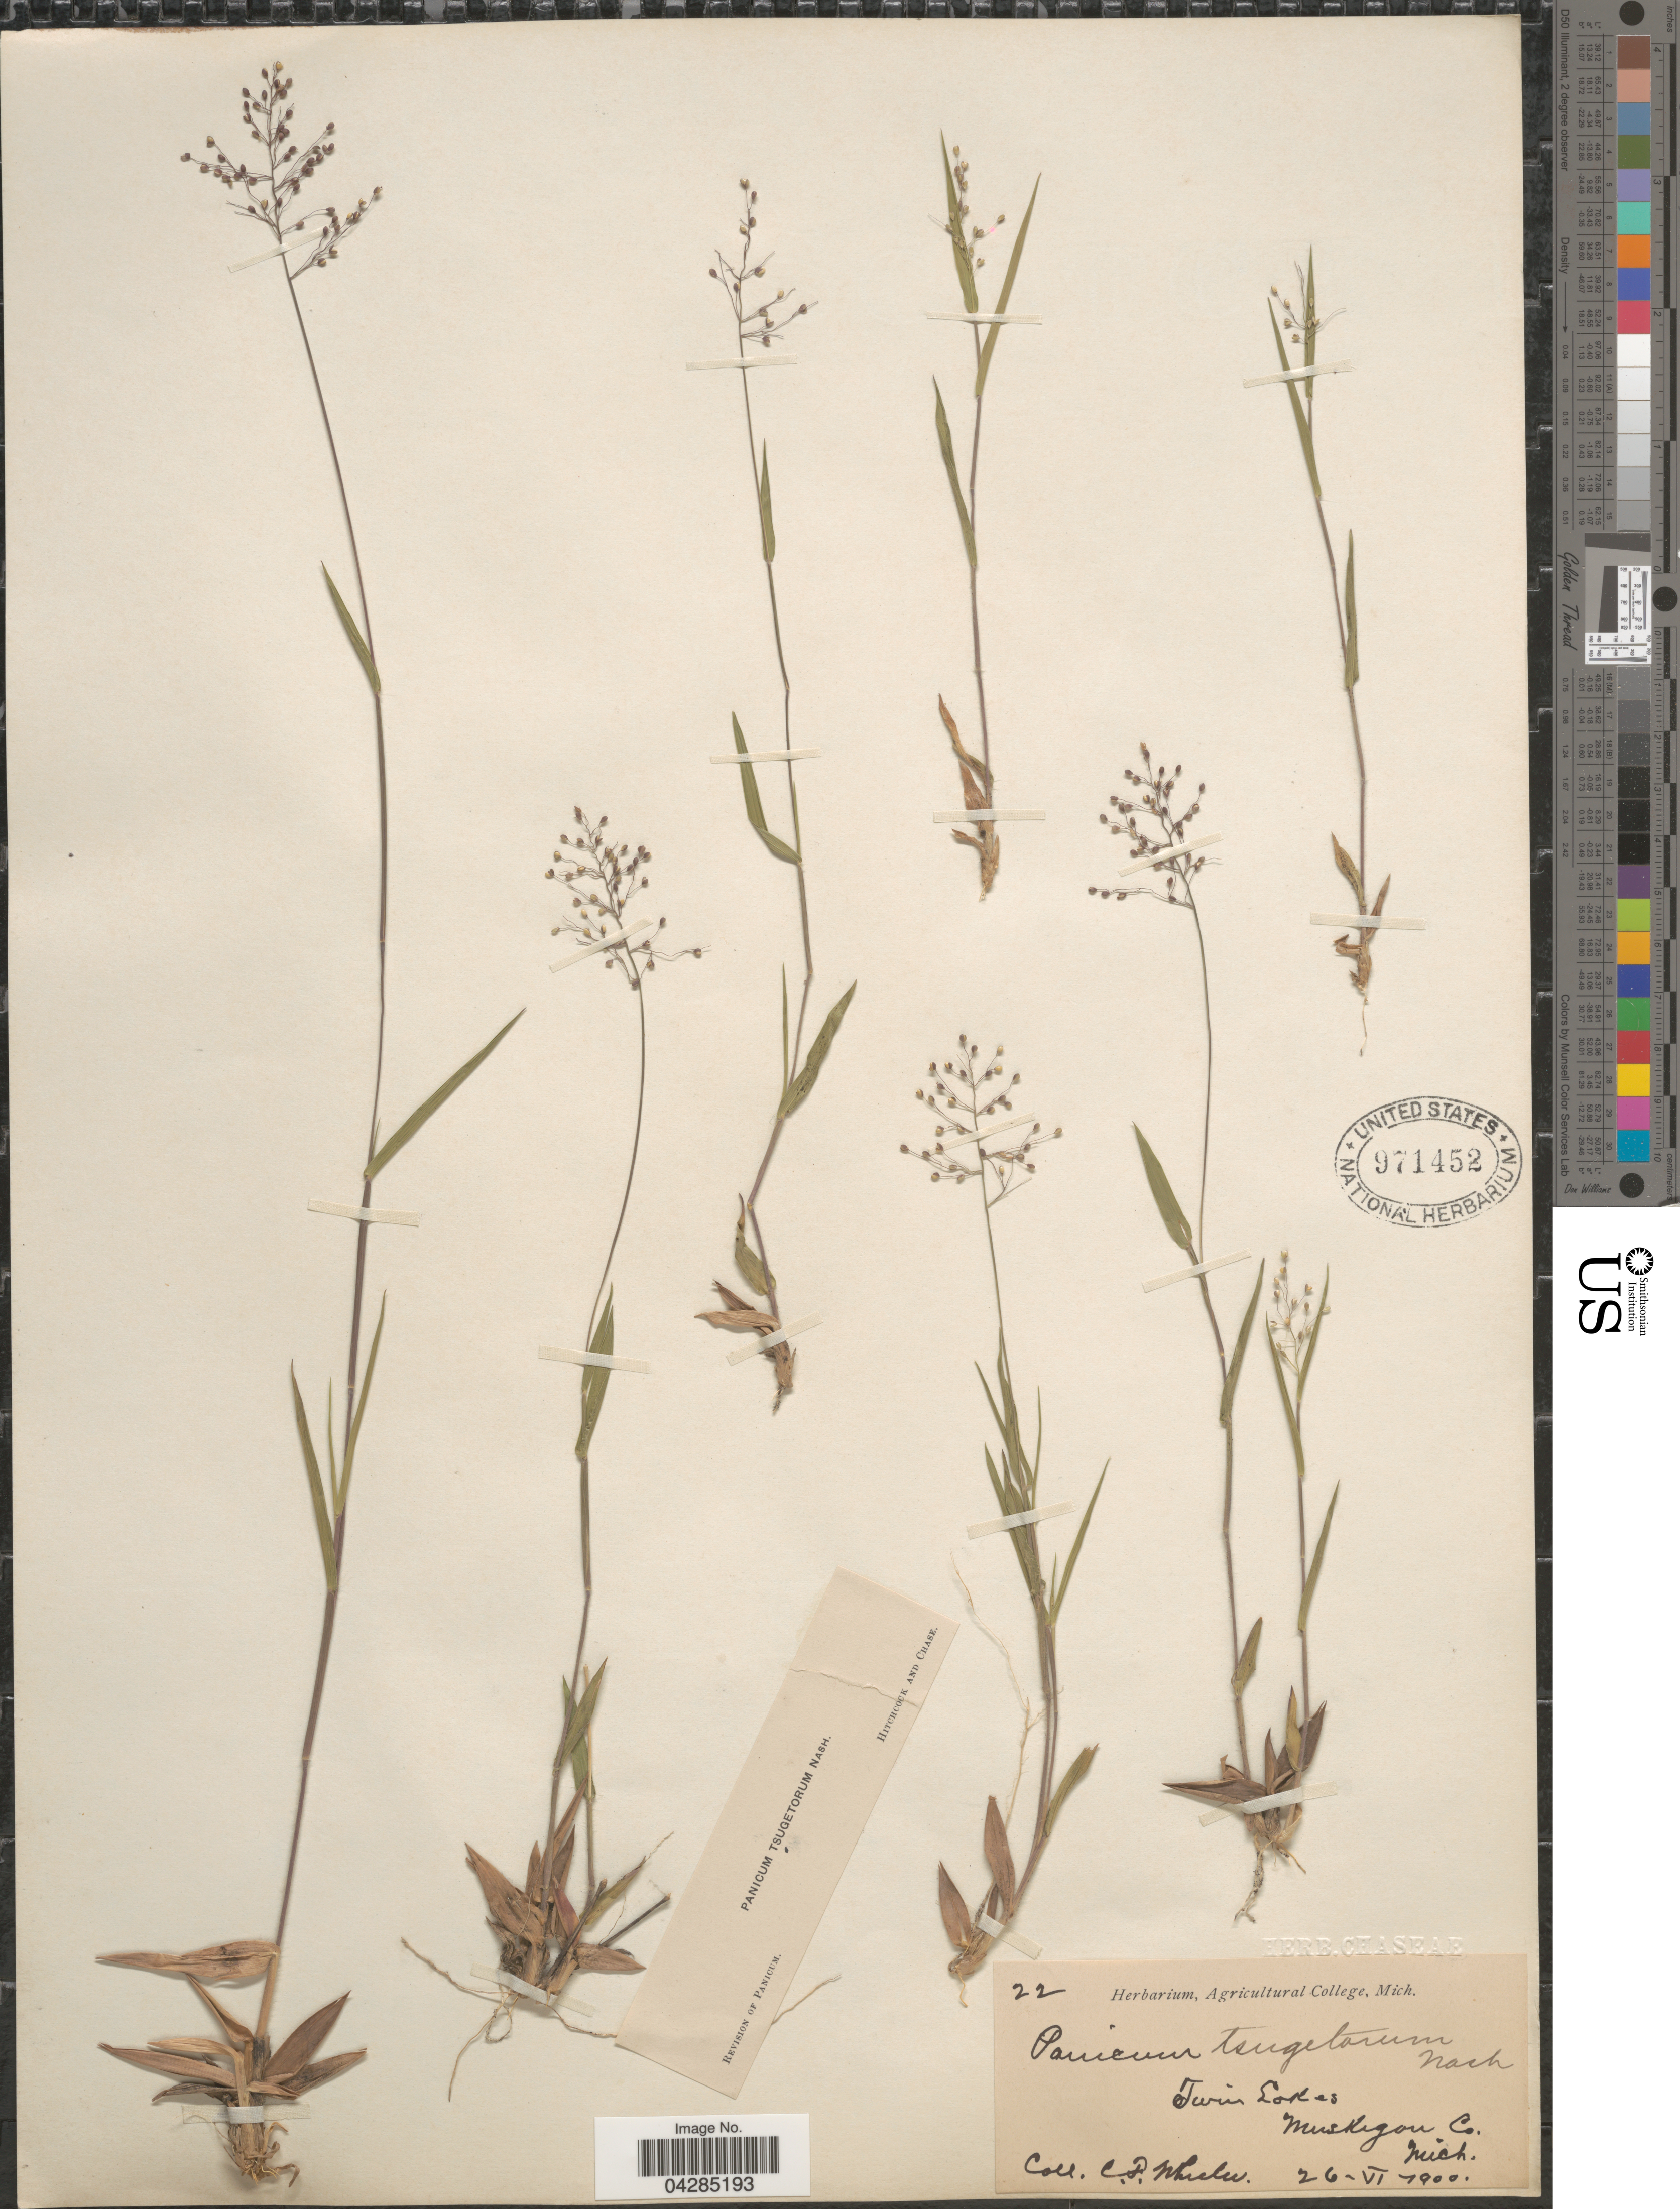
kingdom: Plantae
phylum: Tracheophyta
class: Liliopsida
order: Poales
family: Poaceae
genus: Dichanthelium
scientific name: Dichanthelium portoricense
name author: (Desv. ex Ham.) B.F. Hansen & Wunderlin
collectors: C. Wheeler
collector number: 22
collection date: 1900-06-26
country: United States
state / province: Michigan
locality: Twin Lakes. Muskegon Co.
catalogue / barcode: US 971452